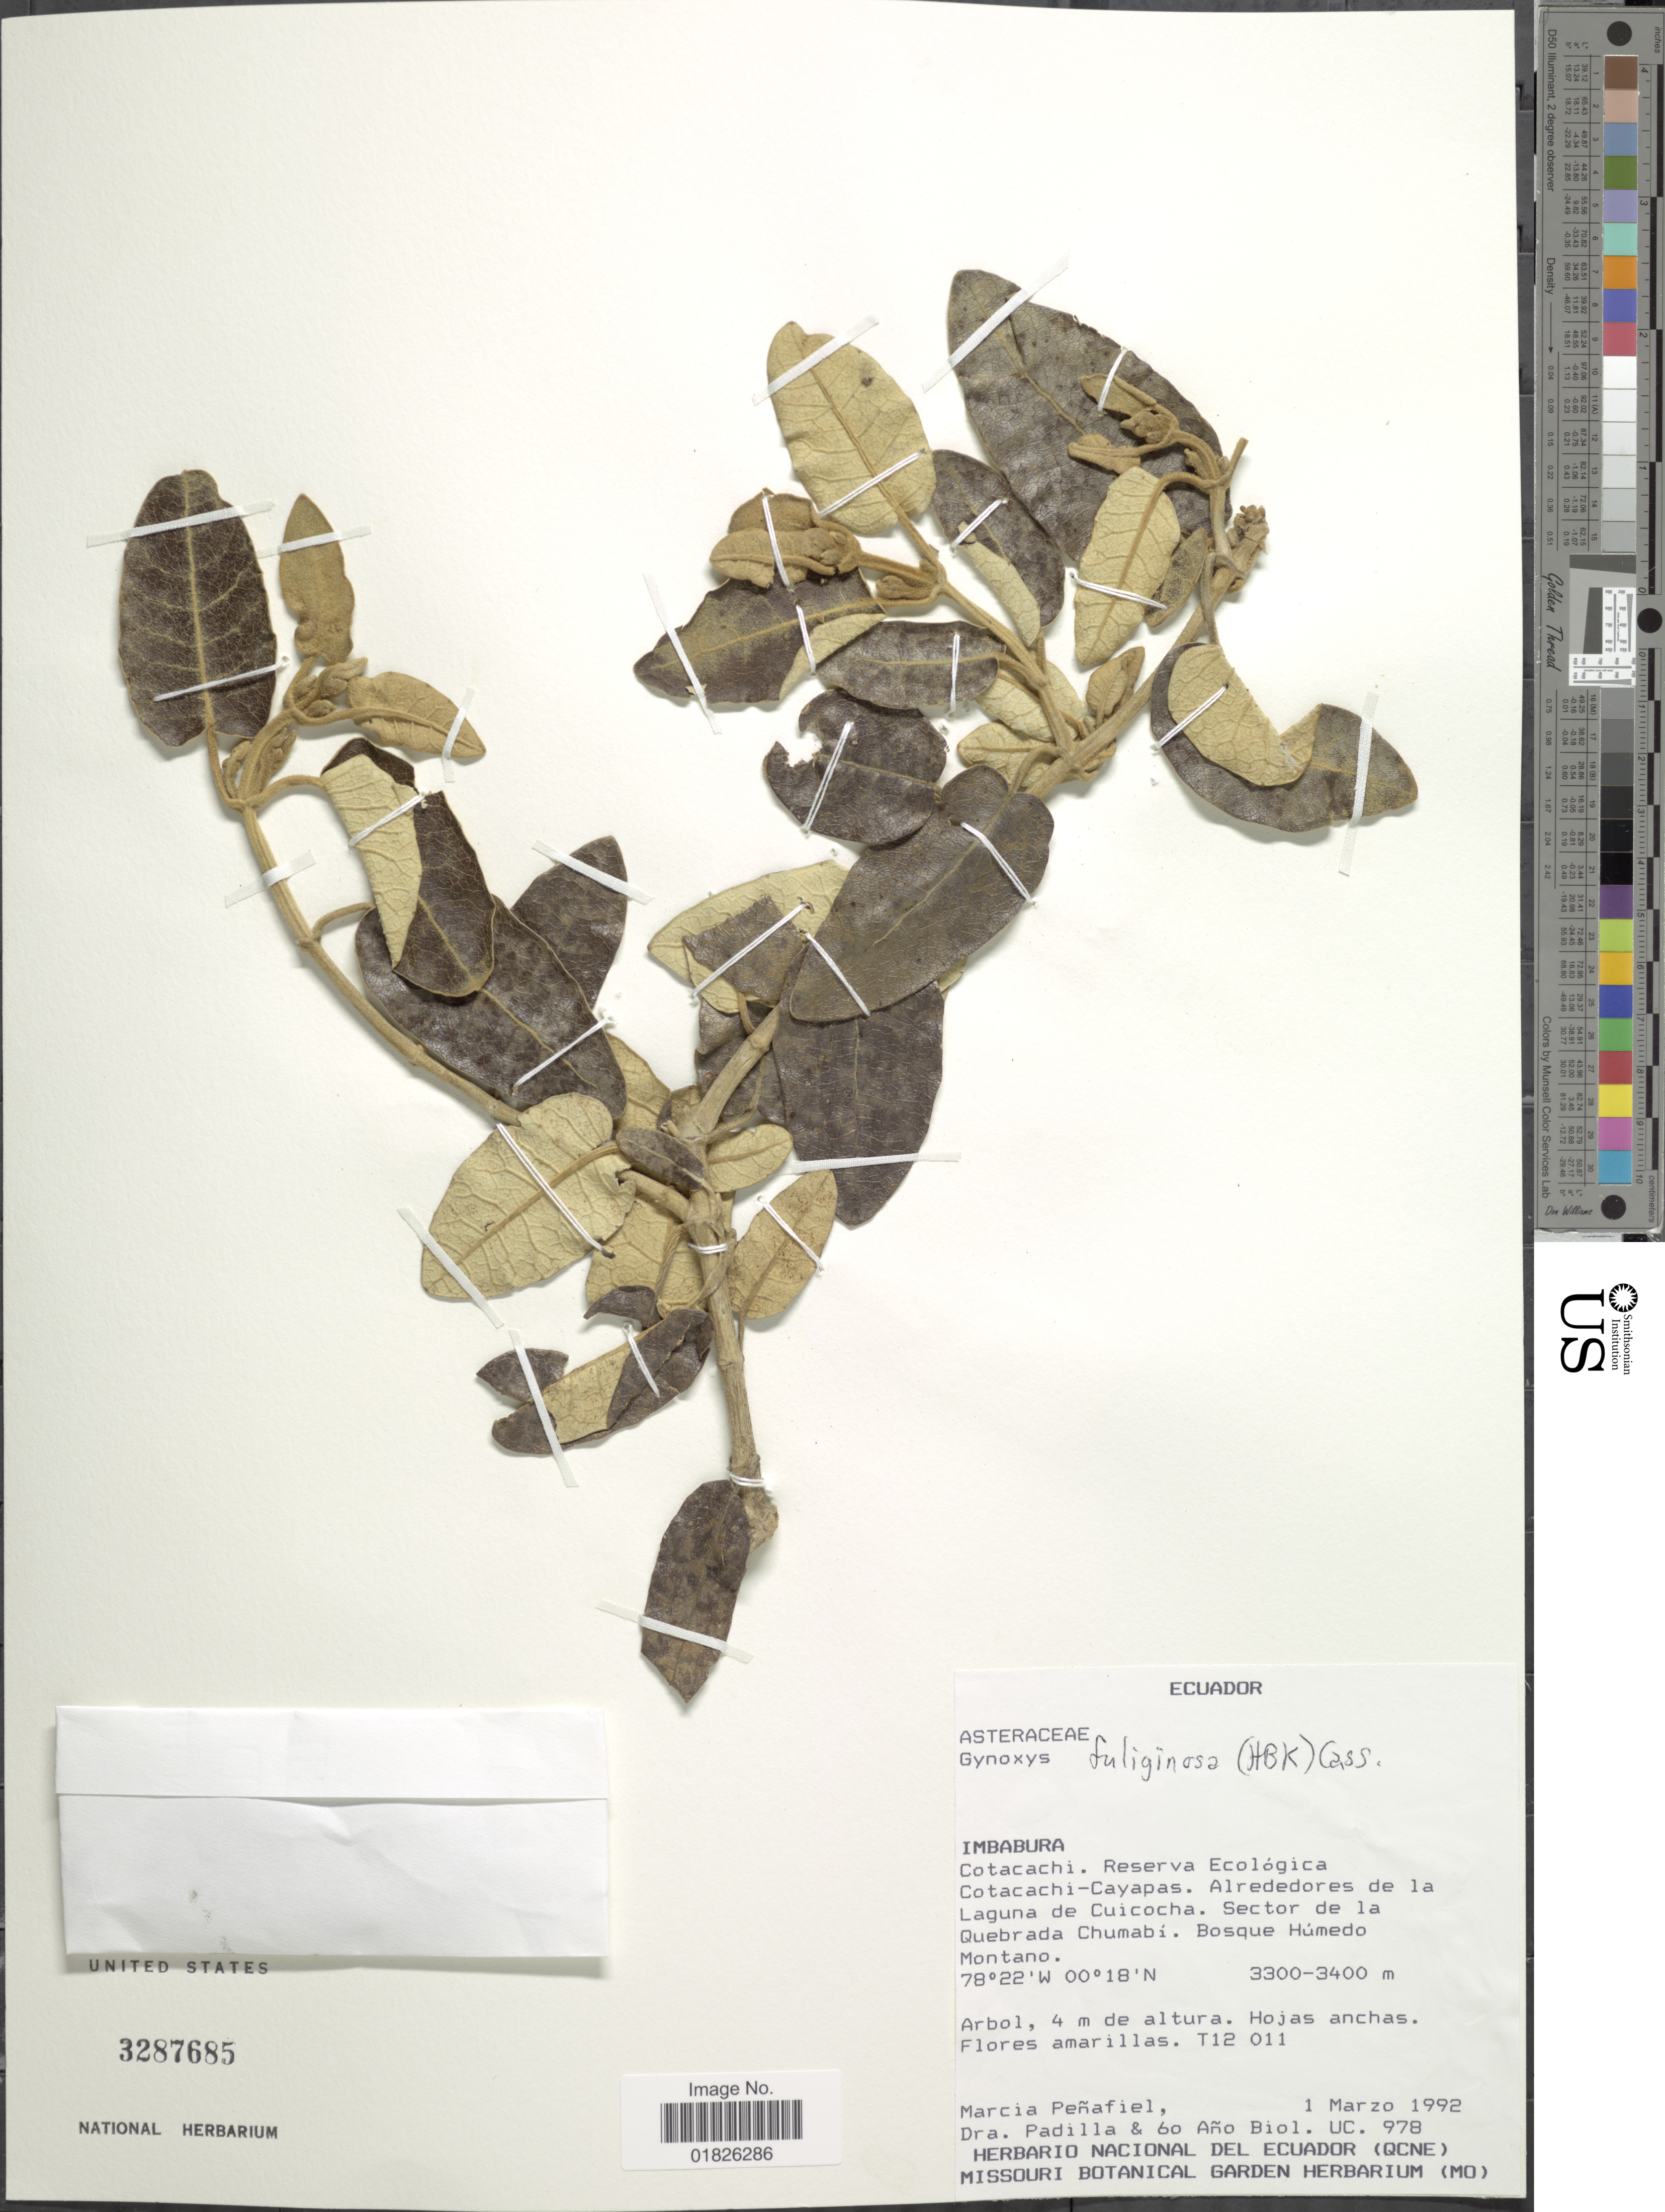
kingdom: Plantae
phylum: Tracheophyta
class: Magnoliopsida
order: Asterales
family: Asteraceae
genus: Gynoxys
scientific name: Gynoxys fuliginosa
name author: Cass.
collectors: M. Penafiel, D. Padilla & 60 Año Biol. UC.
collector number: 978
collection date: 1992-03-01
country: Ecuador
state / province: Imbabura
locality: Cotacachi-Reserva Ecologica, Cotacachi-Cayapas, alrededores de la Laguna de Cuicocha, sector de la Quebrada Chumabi.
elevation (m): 3300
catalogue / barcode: US 3287685